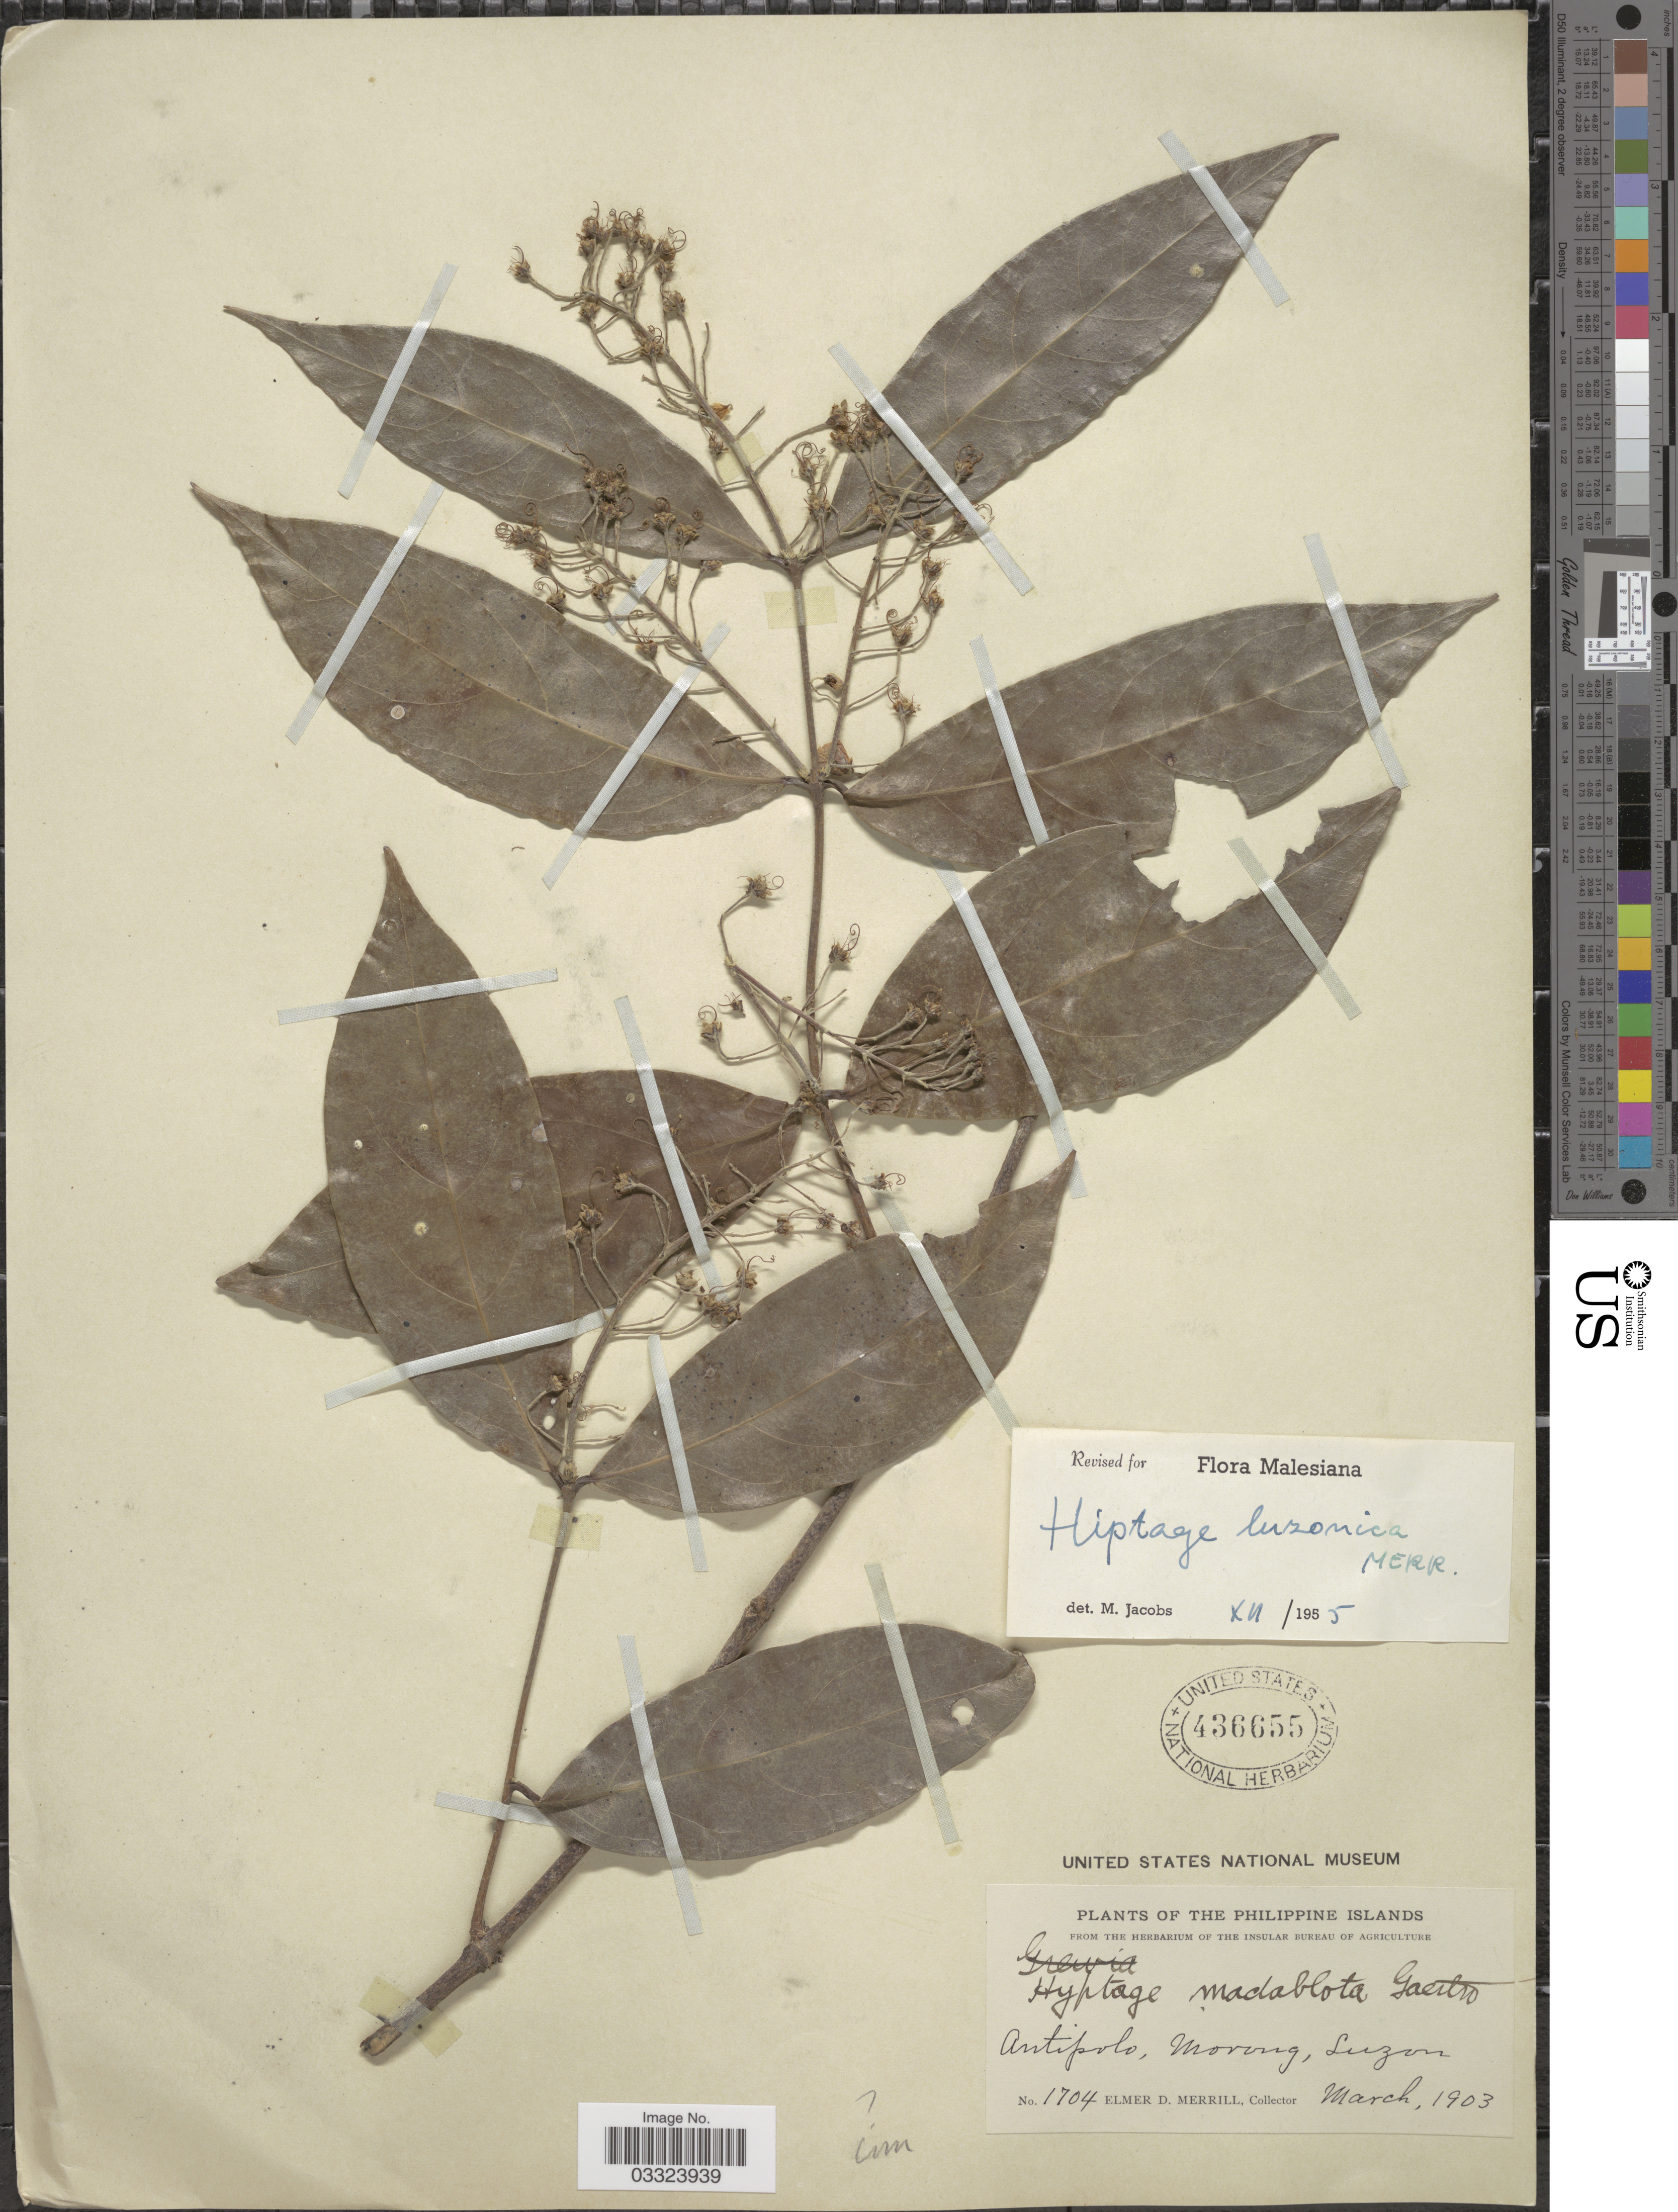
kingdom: Plantae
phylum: Tracheophyta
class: Magnoliopsida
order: Malpighiales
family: Malpighiaceae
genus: Hiptage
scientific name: Hiptage luzonica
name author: Merr.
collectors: E. D. Merrill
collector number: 1704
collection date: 1903-03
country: Philippines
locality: Antipolo, Morong, Luzon.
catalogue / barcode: US 436655